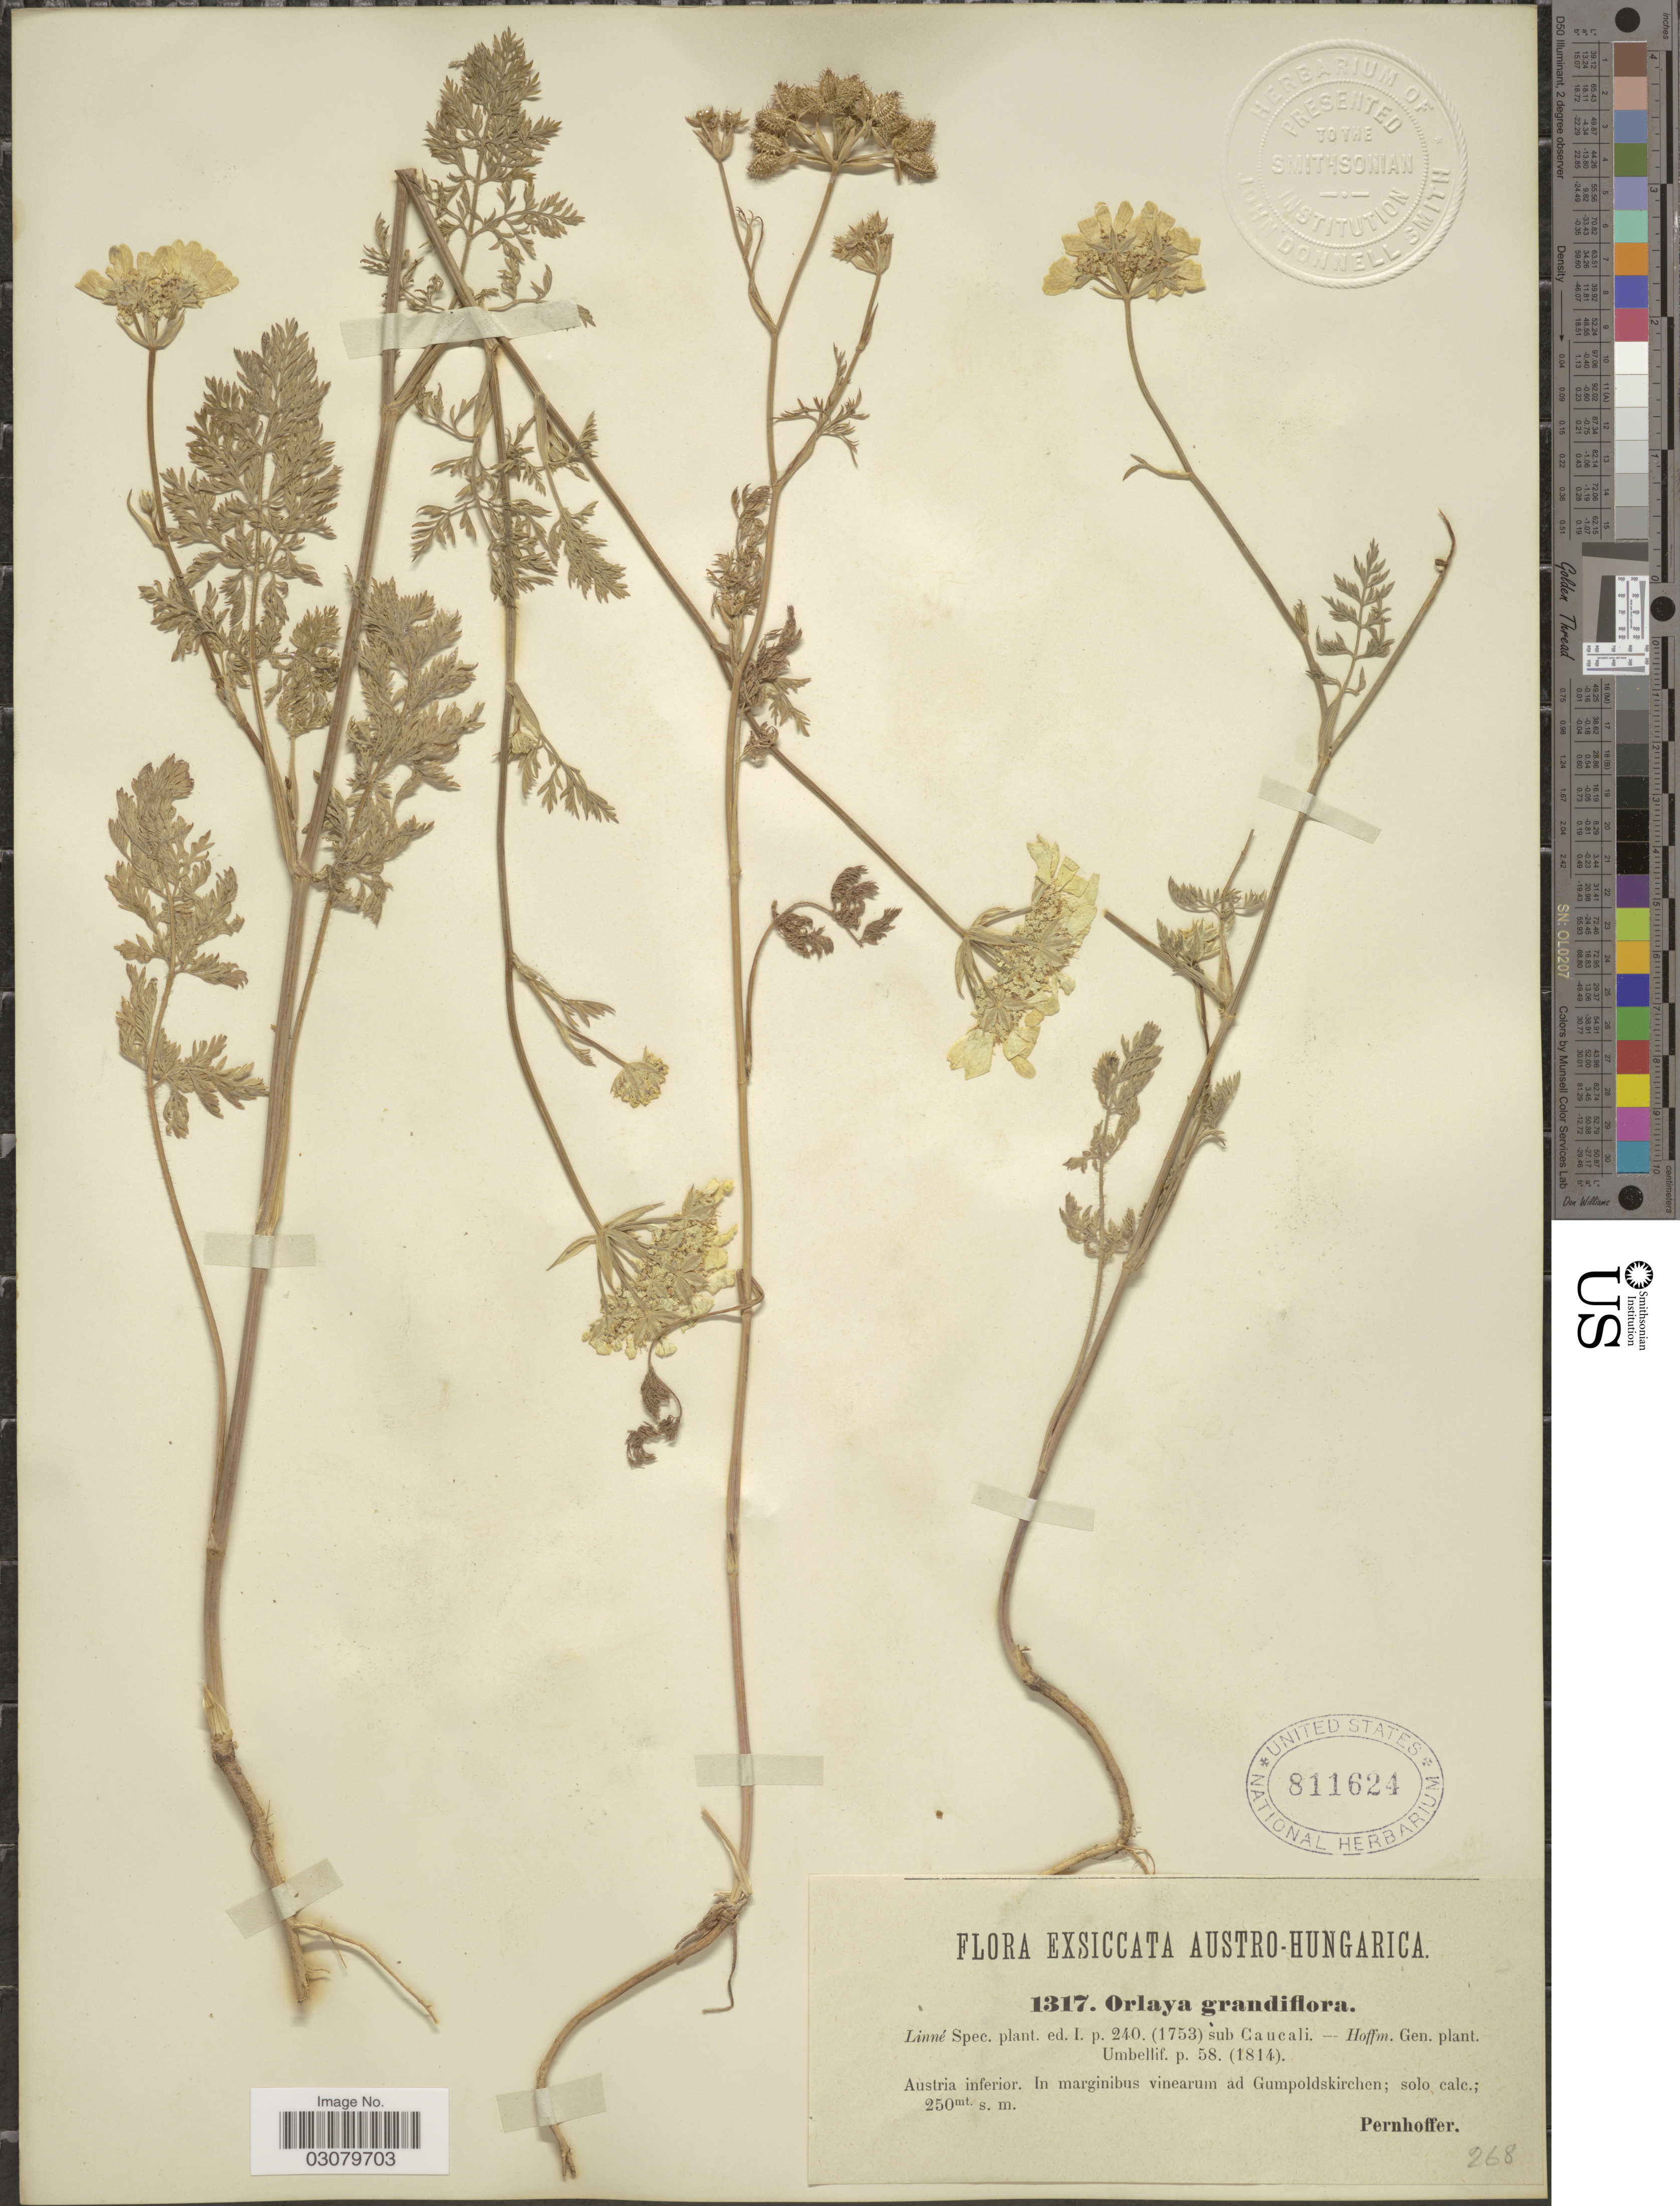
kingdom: Plantae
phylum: Tracheophyta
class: Magnoliopsida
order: Apiales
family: Apiaceae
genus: Orlaya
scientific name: Orlaya grandiflora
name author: (L.) Hoffm.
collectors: Pernhoffer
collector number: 1317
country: Austria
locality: Austro-Hungarica. Austria inferior. In marginibus vinearum ad Gumpoldskirchen.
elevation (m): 250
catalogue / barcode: US 811624